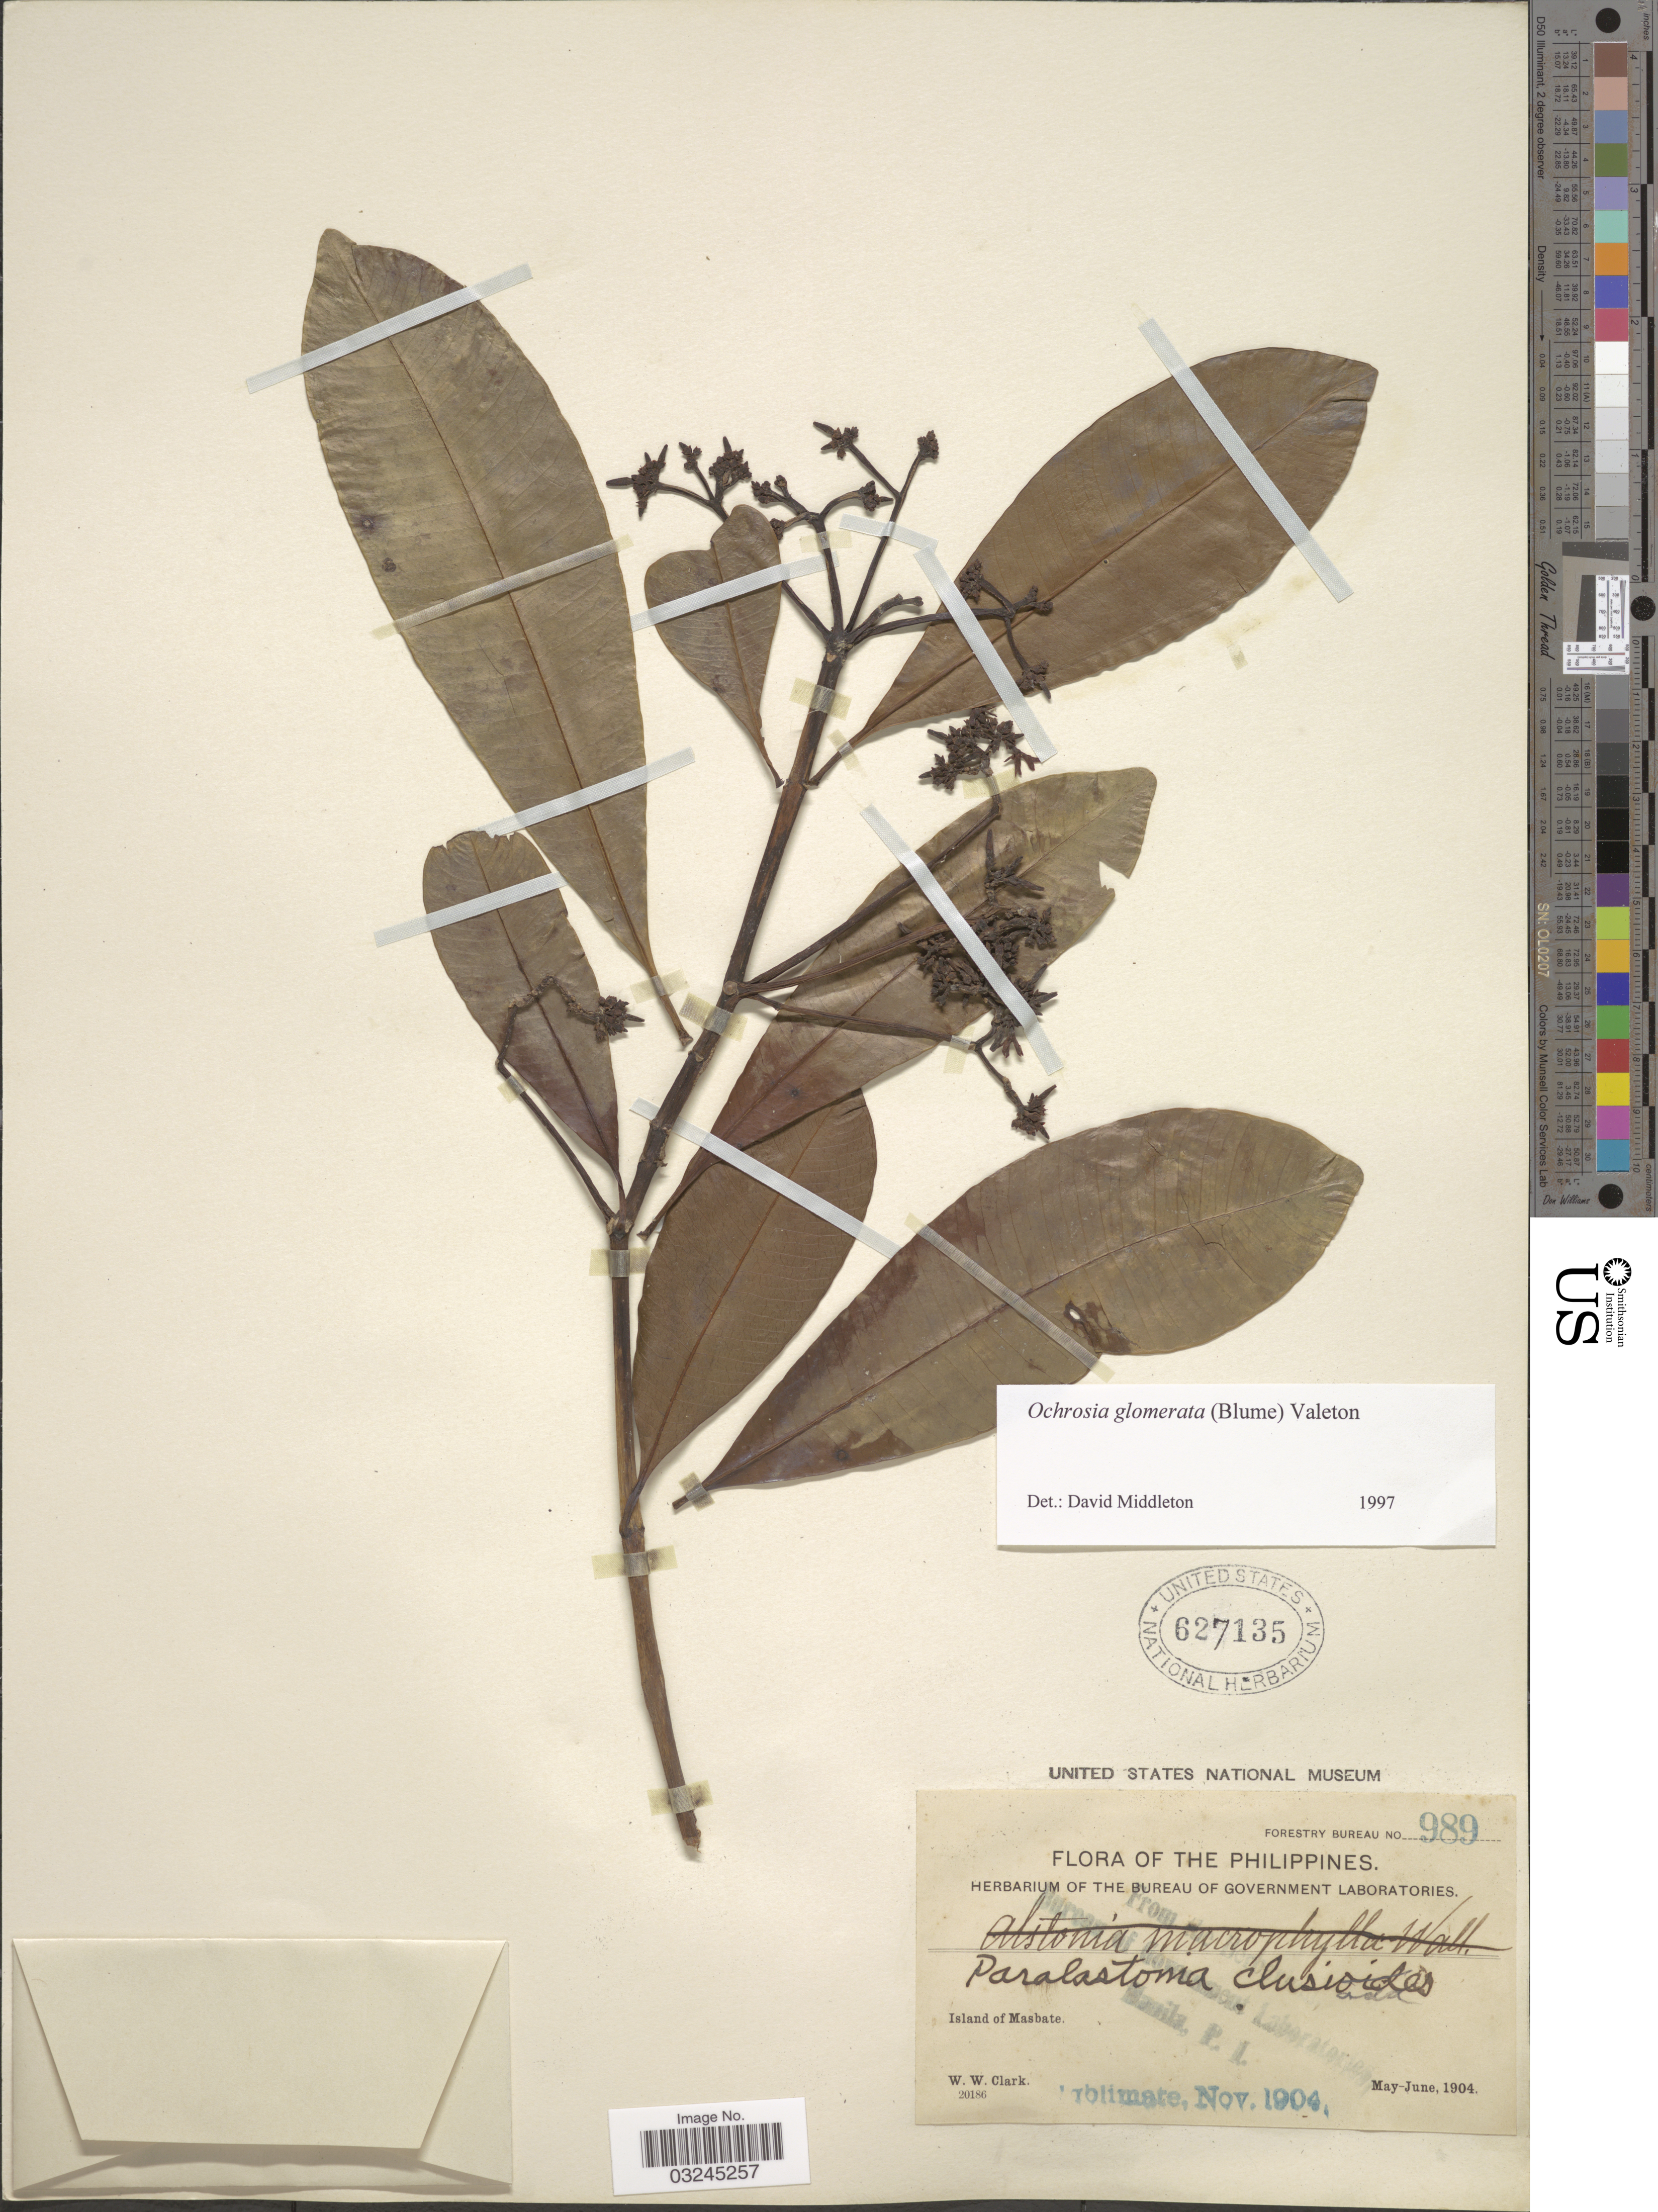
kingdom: Plantae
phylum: Tracheophyta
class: Magnoliopsida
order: Gentianales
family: Apocynaceae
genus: Ochrosia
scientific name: Ochrosia glomerata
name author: (Blume) F. Muell.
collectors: W. W. Clark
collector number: Forestry Bureau 989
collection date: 1904-05/1904-06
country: Philippines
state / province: Bicol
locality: Island of Masbate.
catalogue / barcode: US 627135